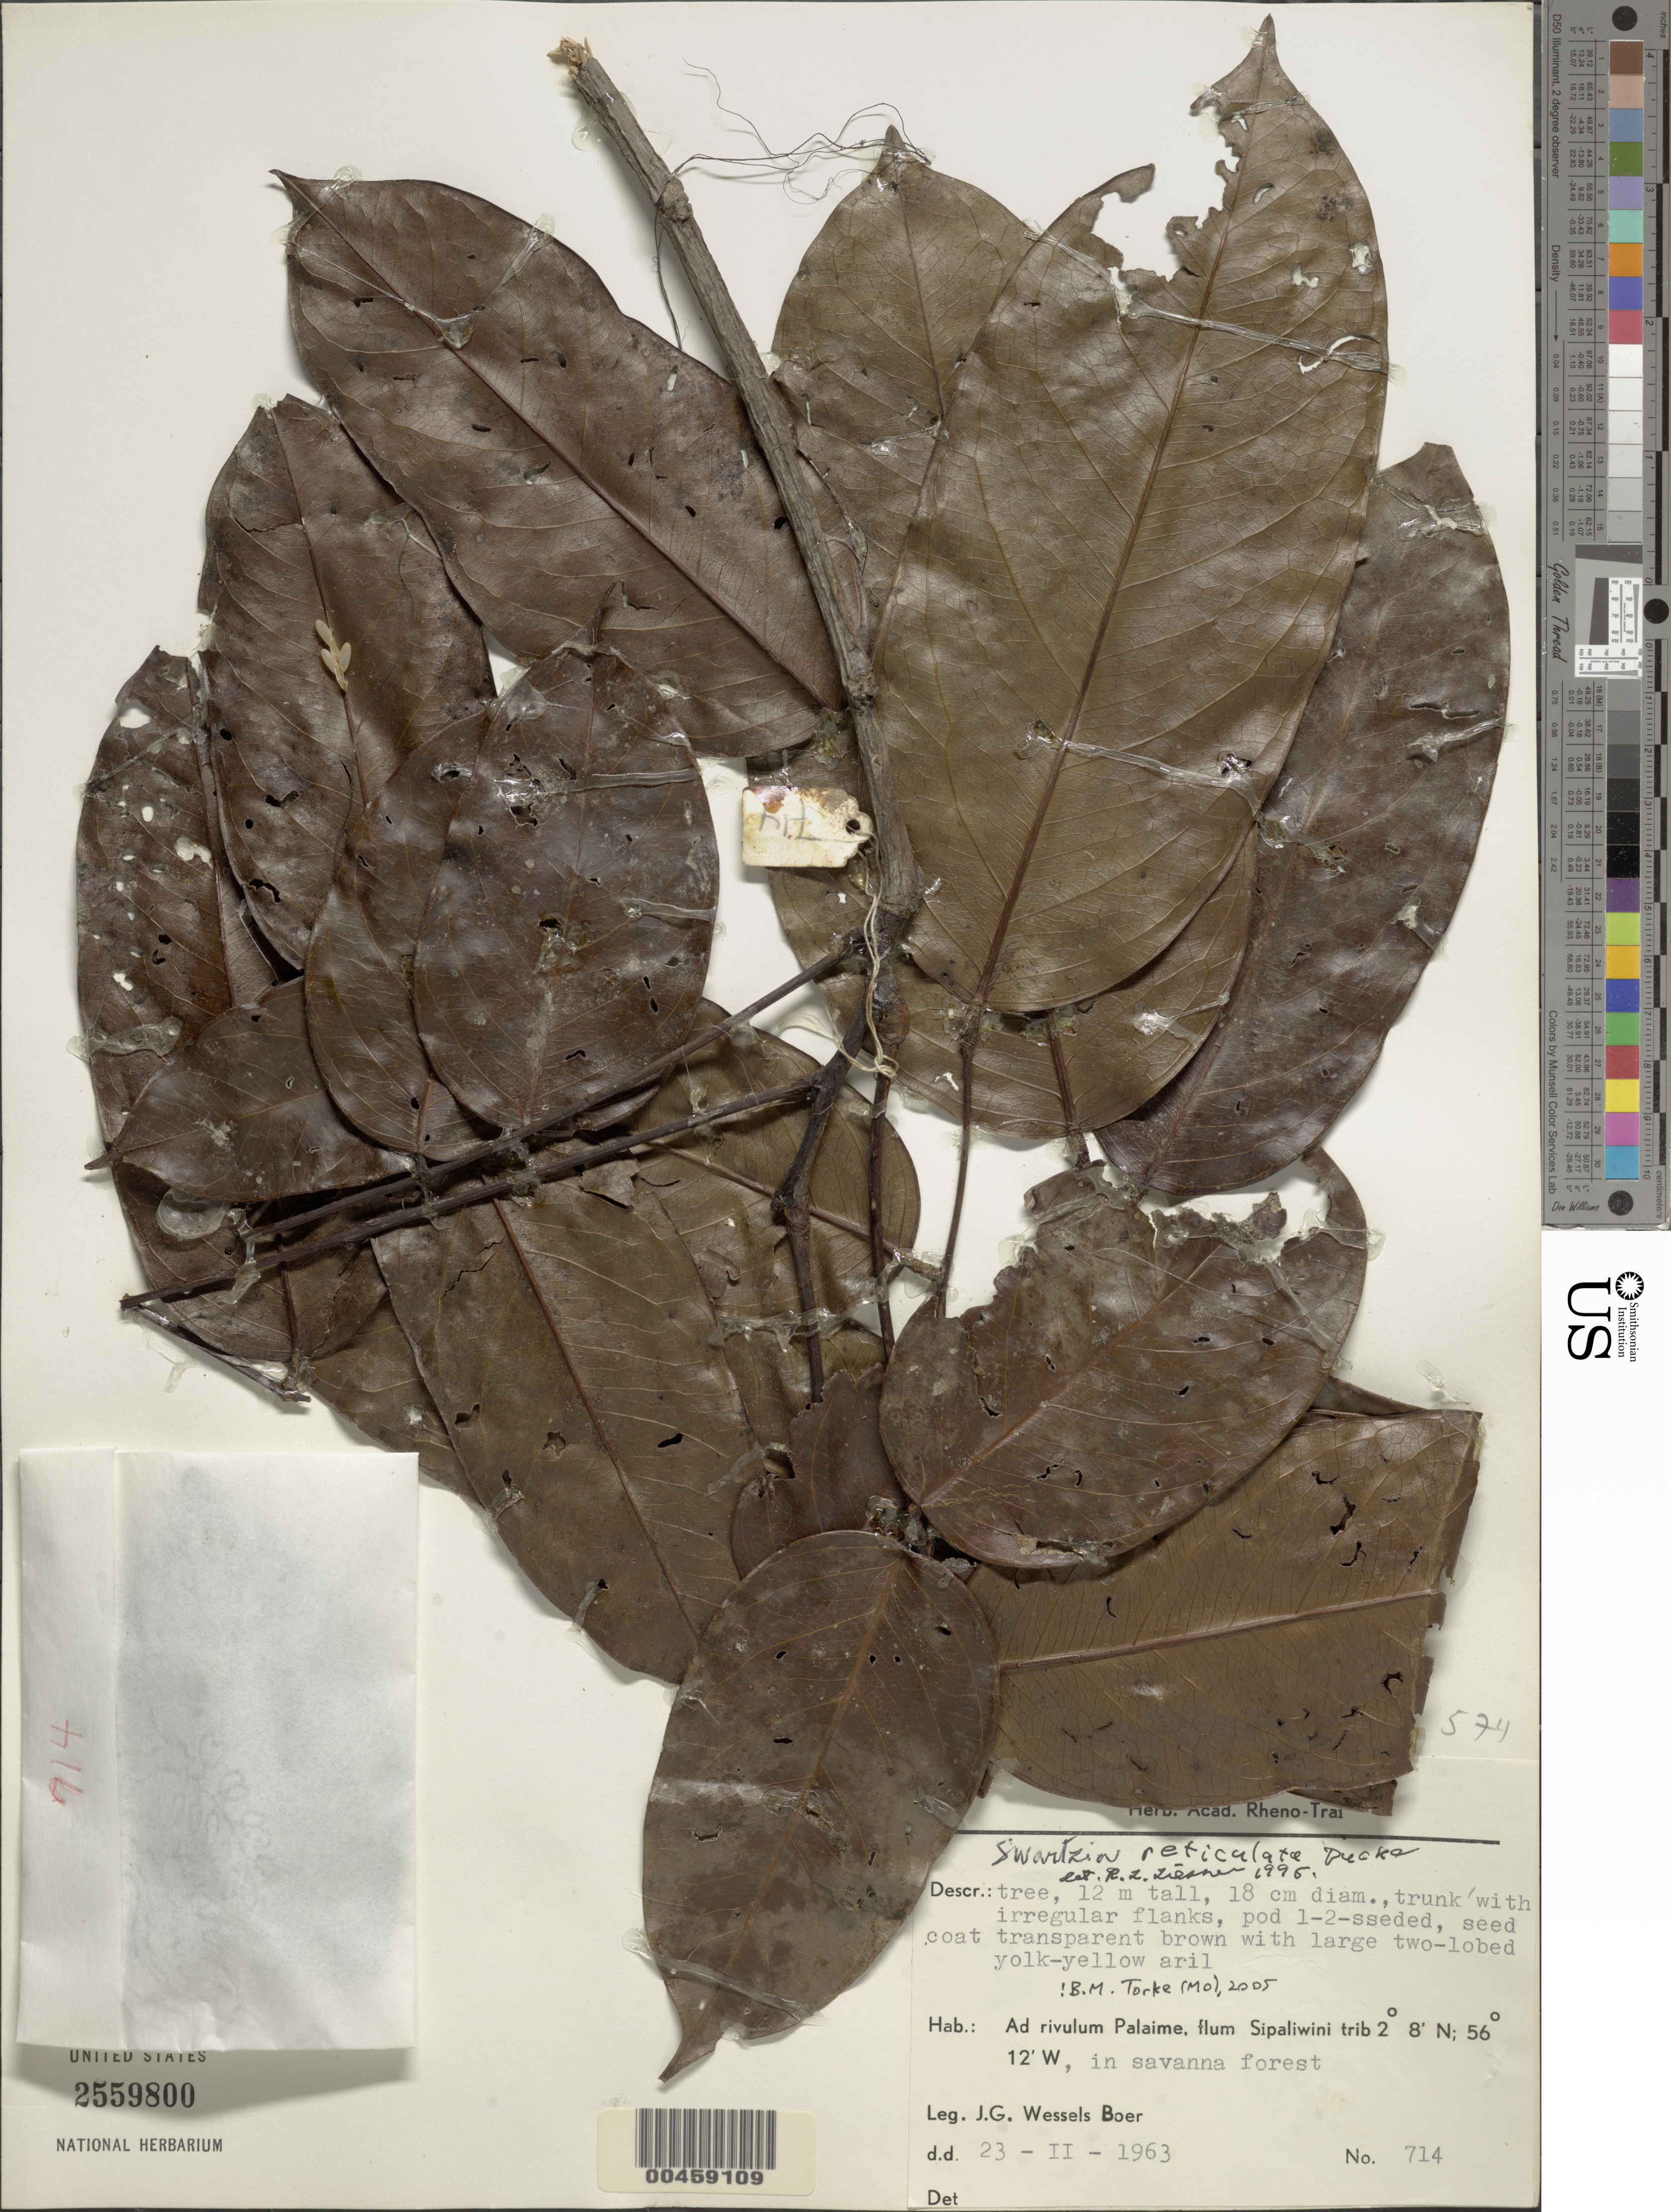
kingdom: Plantae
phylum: Tracheophyta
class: Magnoliopsida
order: Fabales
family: Fabaceae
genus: Swartzia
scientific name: Swartzia reticulata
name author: Ducke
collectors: J. G. Wessels Boer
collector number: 714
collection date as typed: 23 Feb 1963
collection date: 1963-02-23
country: Suriname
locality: Ad rivulum palaime, flum sipaliwini trib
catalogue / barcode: US 2559800